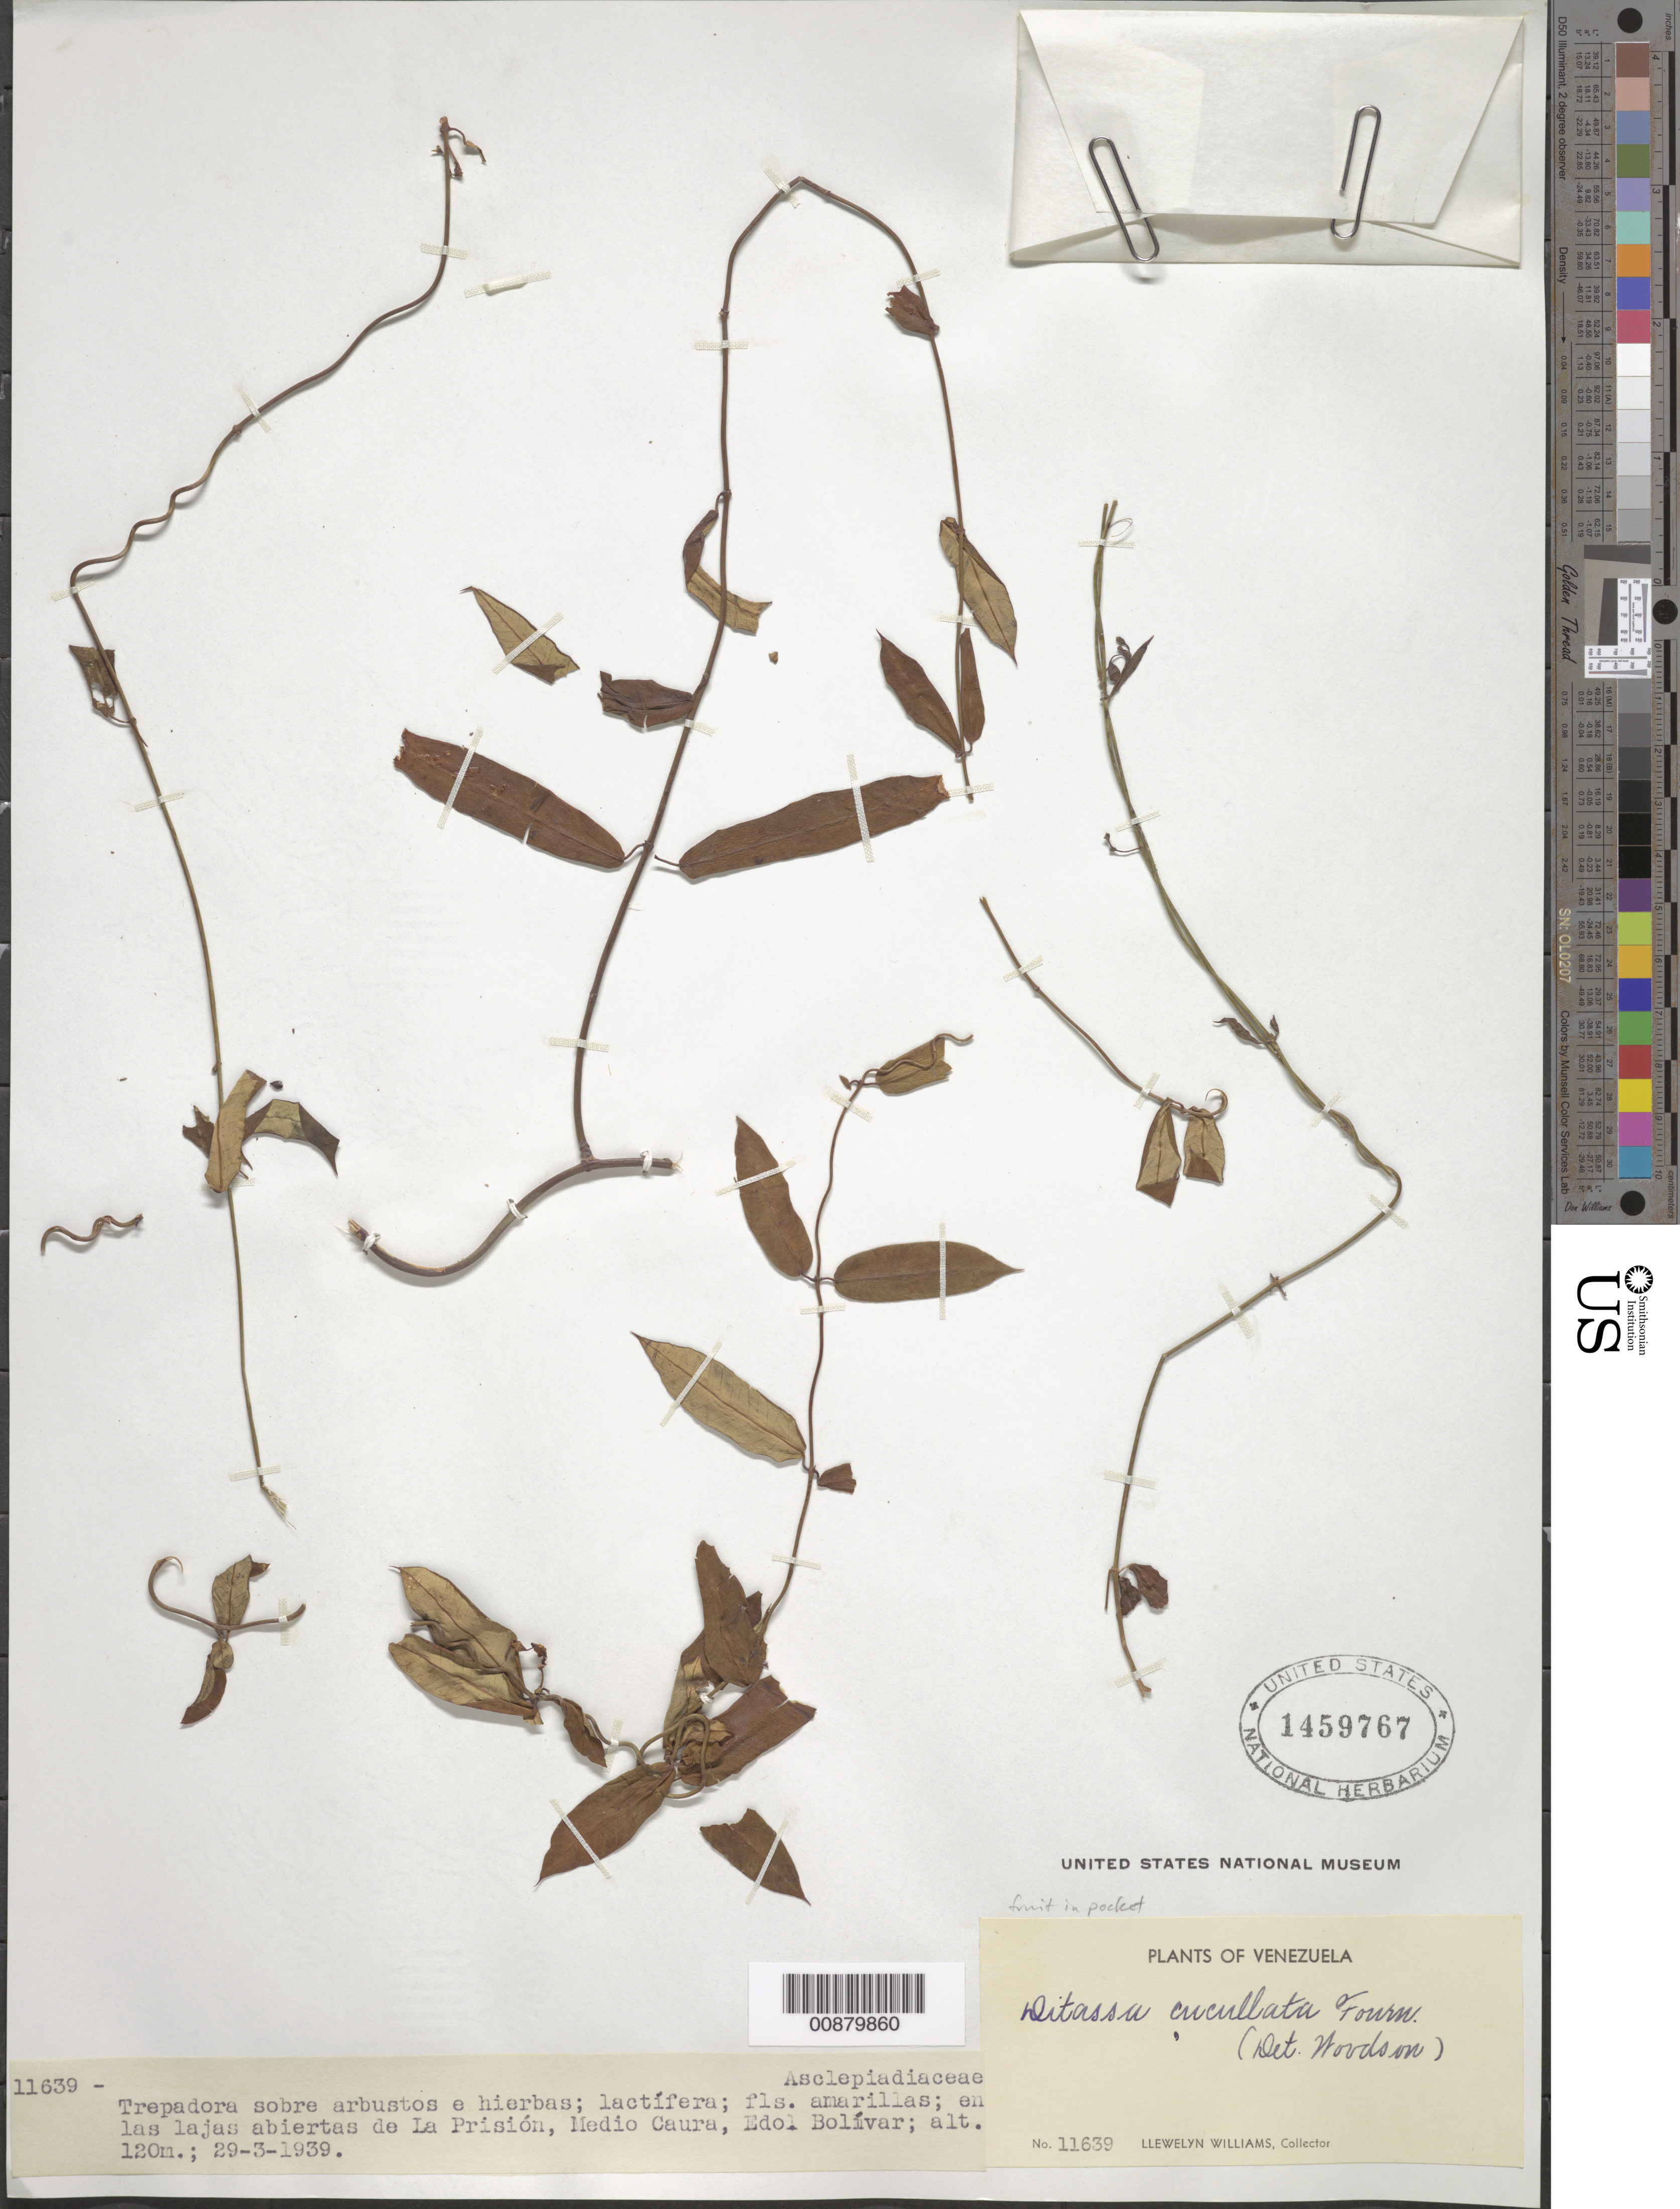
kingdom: Plantae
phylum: Tracheophyta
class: Magnoliopsida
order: Gentianales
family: Apocynaceae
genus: Ditassa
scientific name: Ditassa cucullata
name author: E. Fourn.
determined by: Woodson, --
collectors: Ll. Williams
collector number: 11639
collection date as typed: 29-Mar-39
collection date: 1939-03-29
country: Venezuela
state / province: Bolívar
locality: La Prisión, Medio Caura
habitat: Sobre arbustos o hierbas; lajas abiertas de La Prision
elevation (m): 120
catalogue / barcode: US 1459767